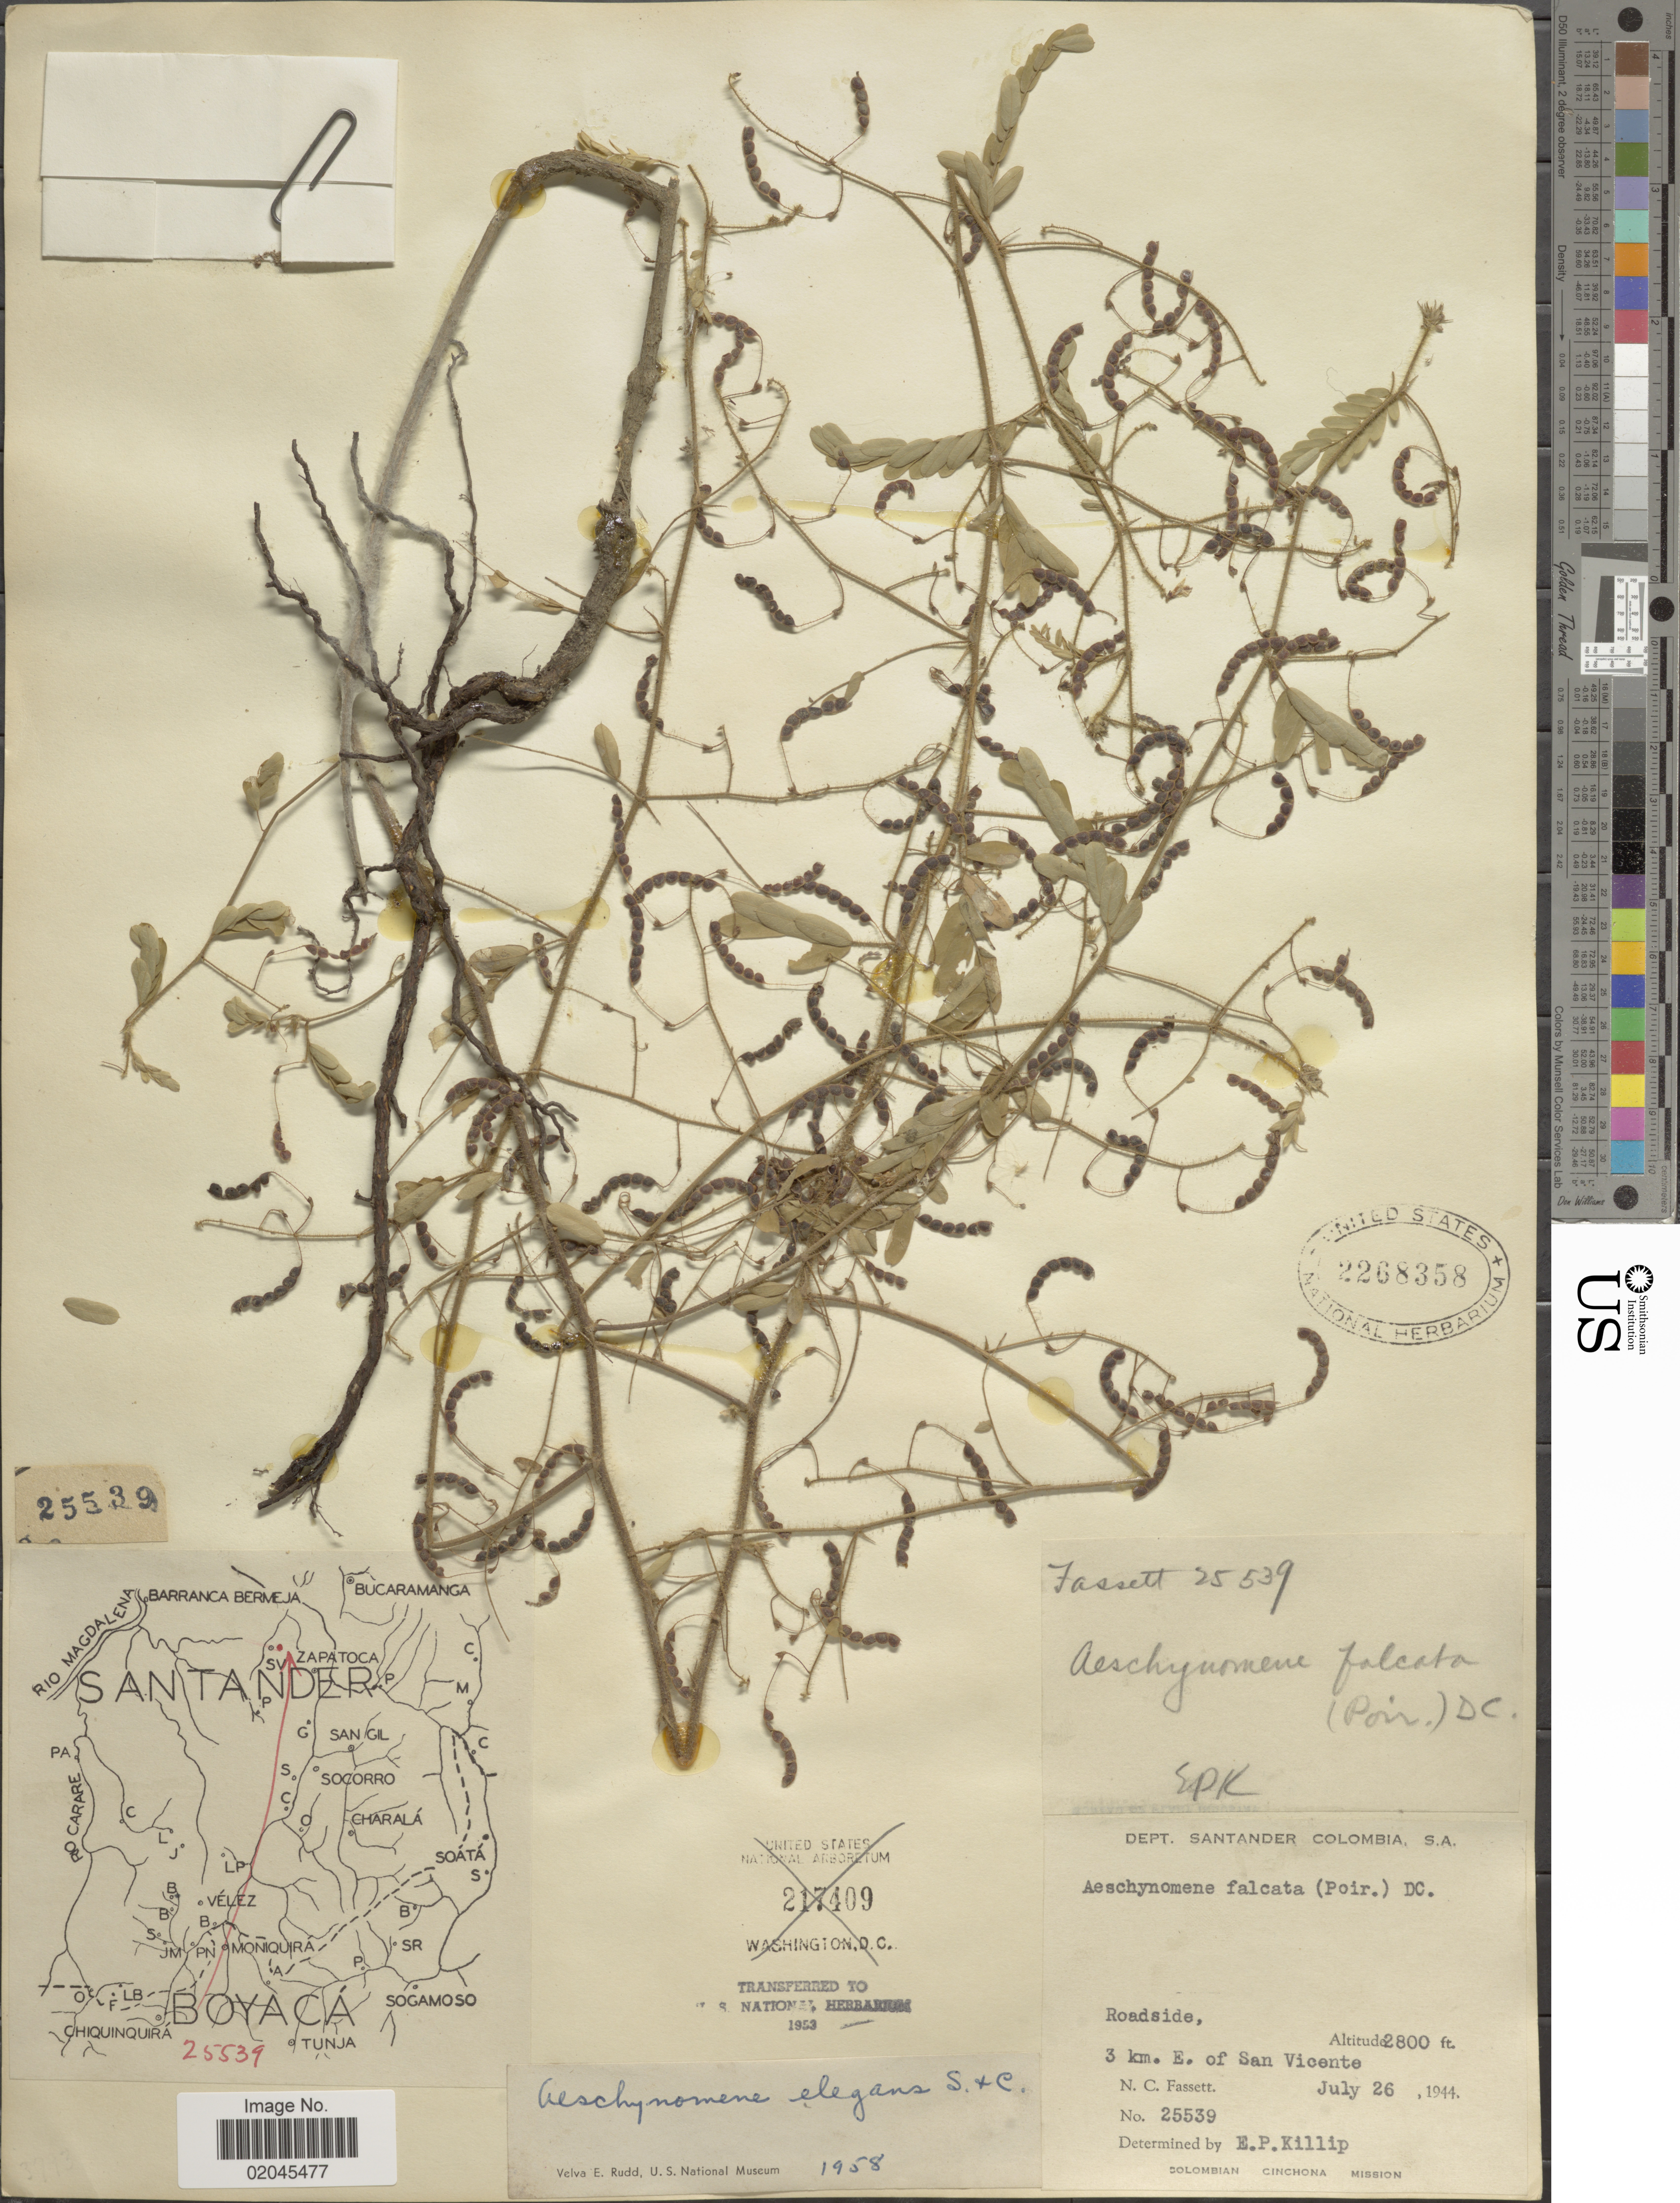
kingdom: Plantae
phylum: Tracheophyta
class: Magnoliopsida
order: Fabales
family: Fabaceae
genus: Aeschynomene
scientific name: Aeschynomene elegans var. elegans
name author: Cham. ex Schltdl.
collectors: N. C. Fassett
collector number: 25539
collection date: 1944-07-26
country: Colombia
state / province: Santander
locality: Dept. Santande, Colombia, 3 km. E. of San Vicente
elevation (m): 853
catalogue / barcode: US 2268358